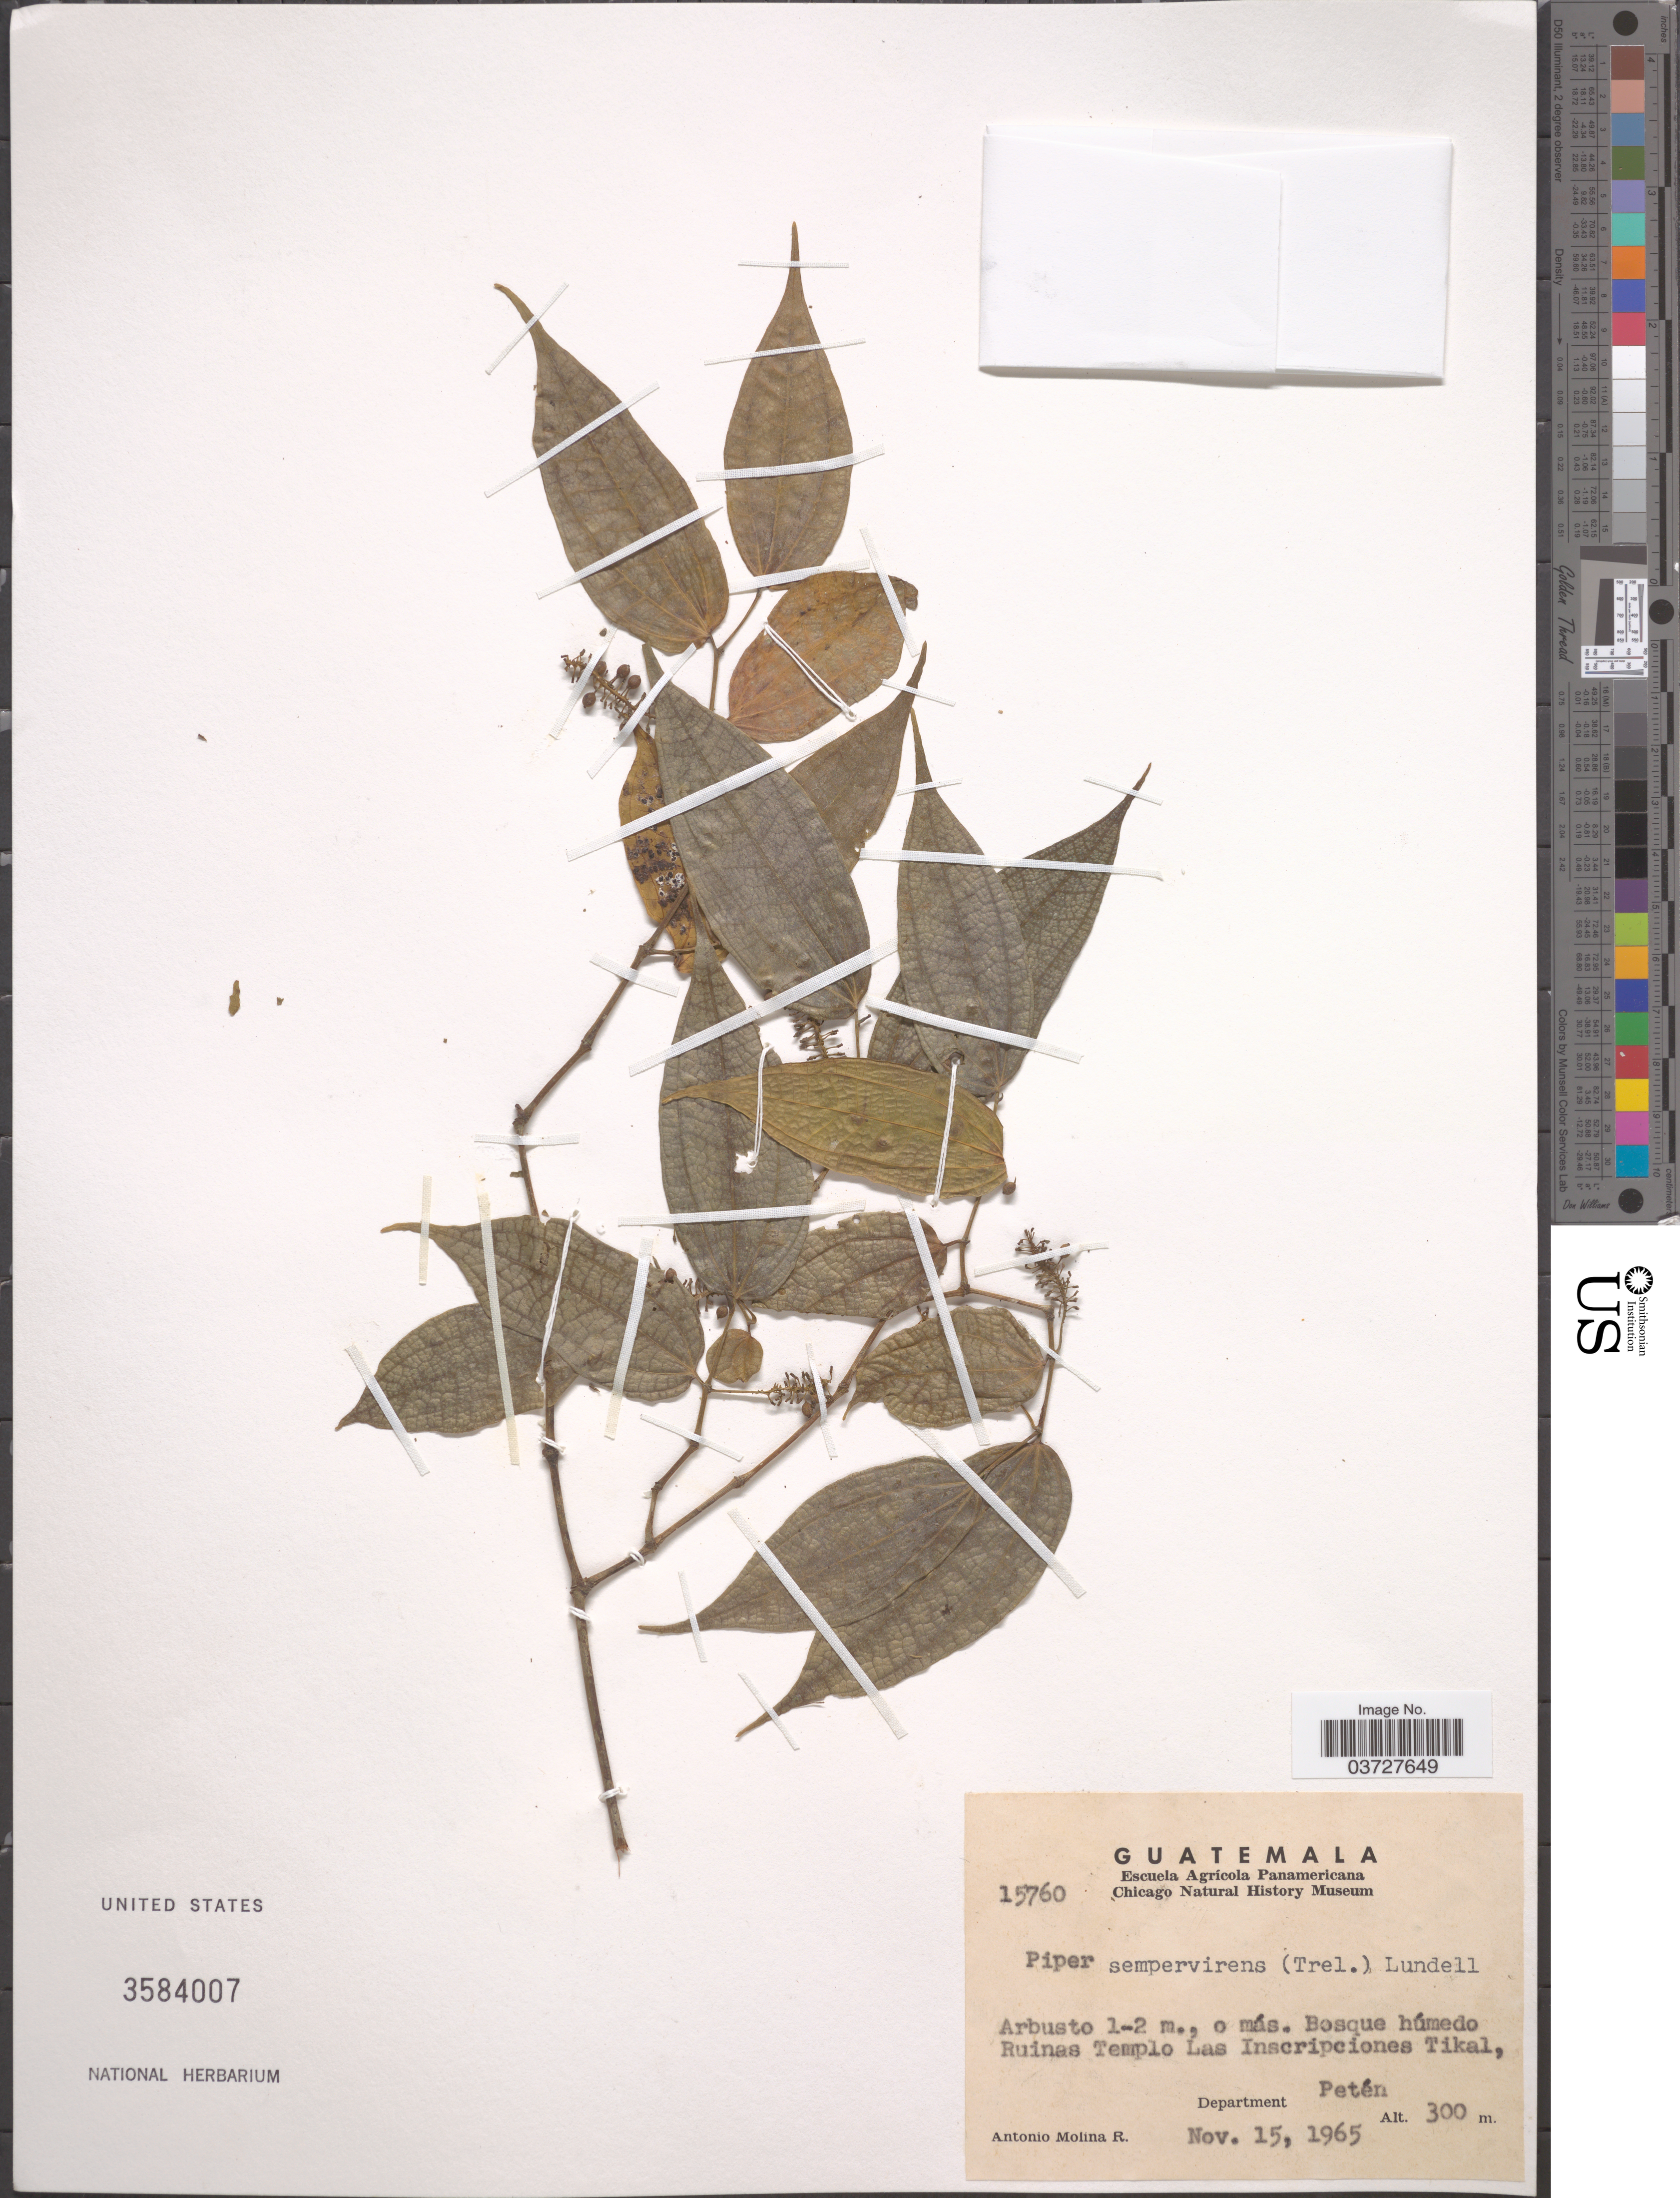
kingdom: Plantae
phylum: Tracheophyta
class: Magnoliopsida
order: Piperales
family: Piperaceae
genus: Piper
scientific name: Piper neesianum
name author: C. DC.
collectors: A. Molina R.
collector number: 15760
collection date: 1965-11-15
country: Guatemala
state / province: El Peten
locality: Bosque húmedo Ruinas Templo Las Inscripciones Tikal, Department Petén.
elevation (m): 300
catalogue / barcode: US 3584007